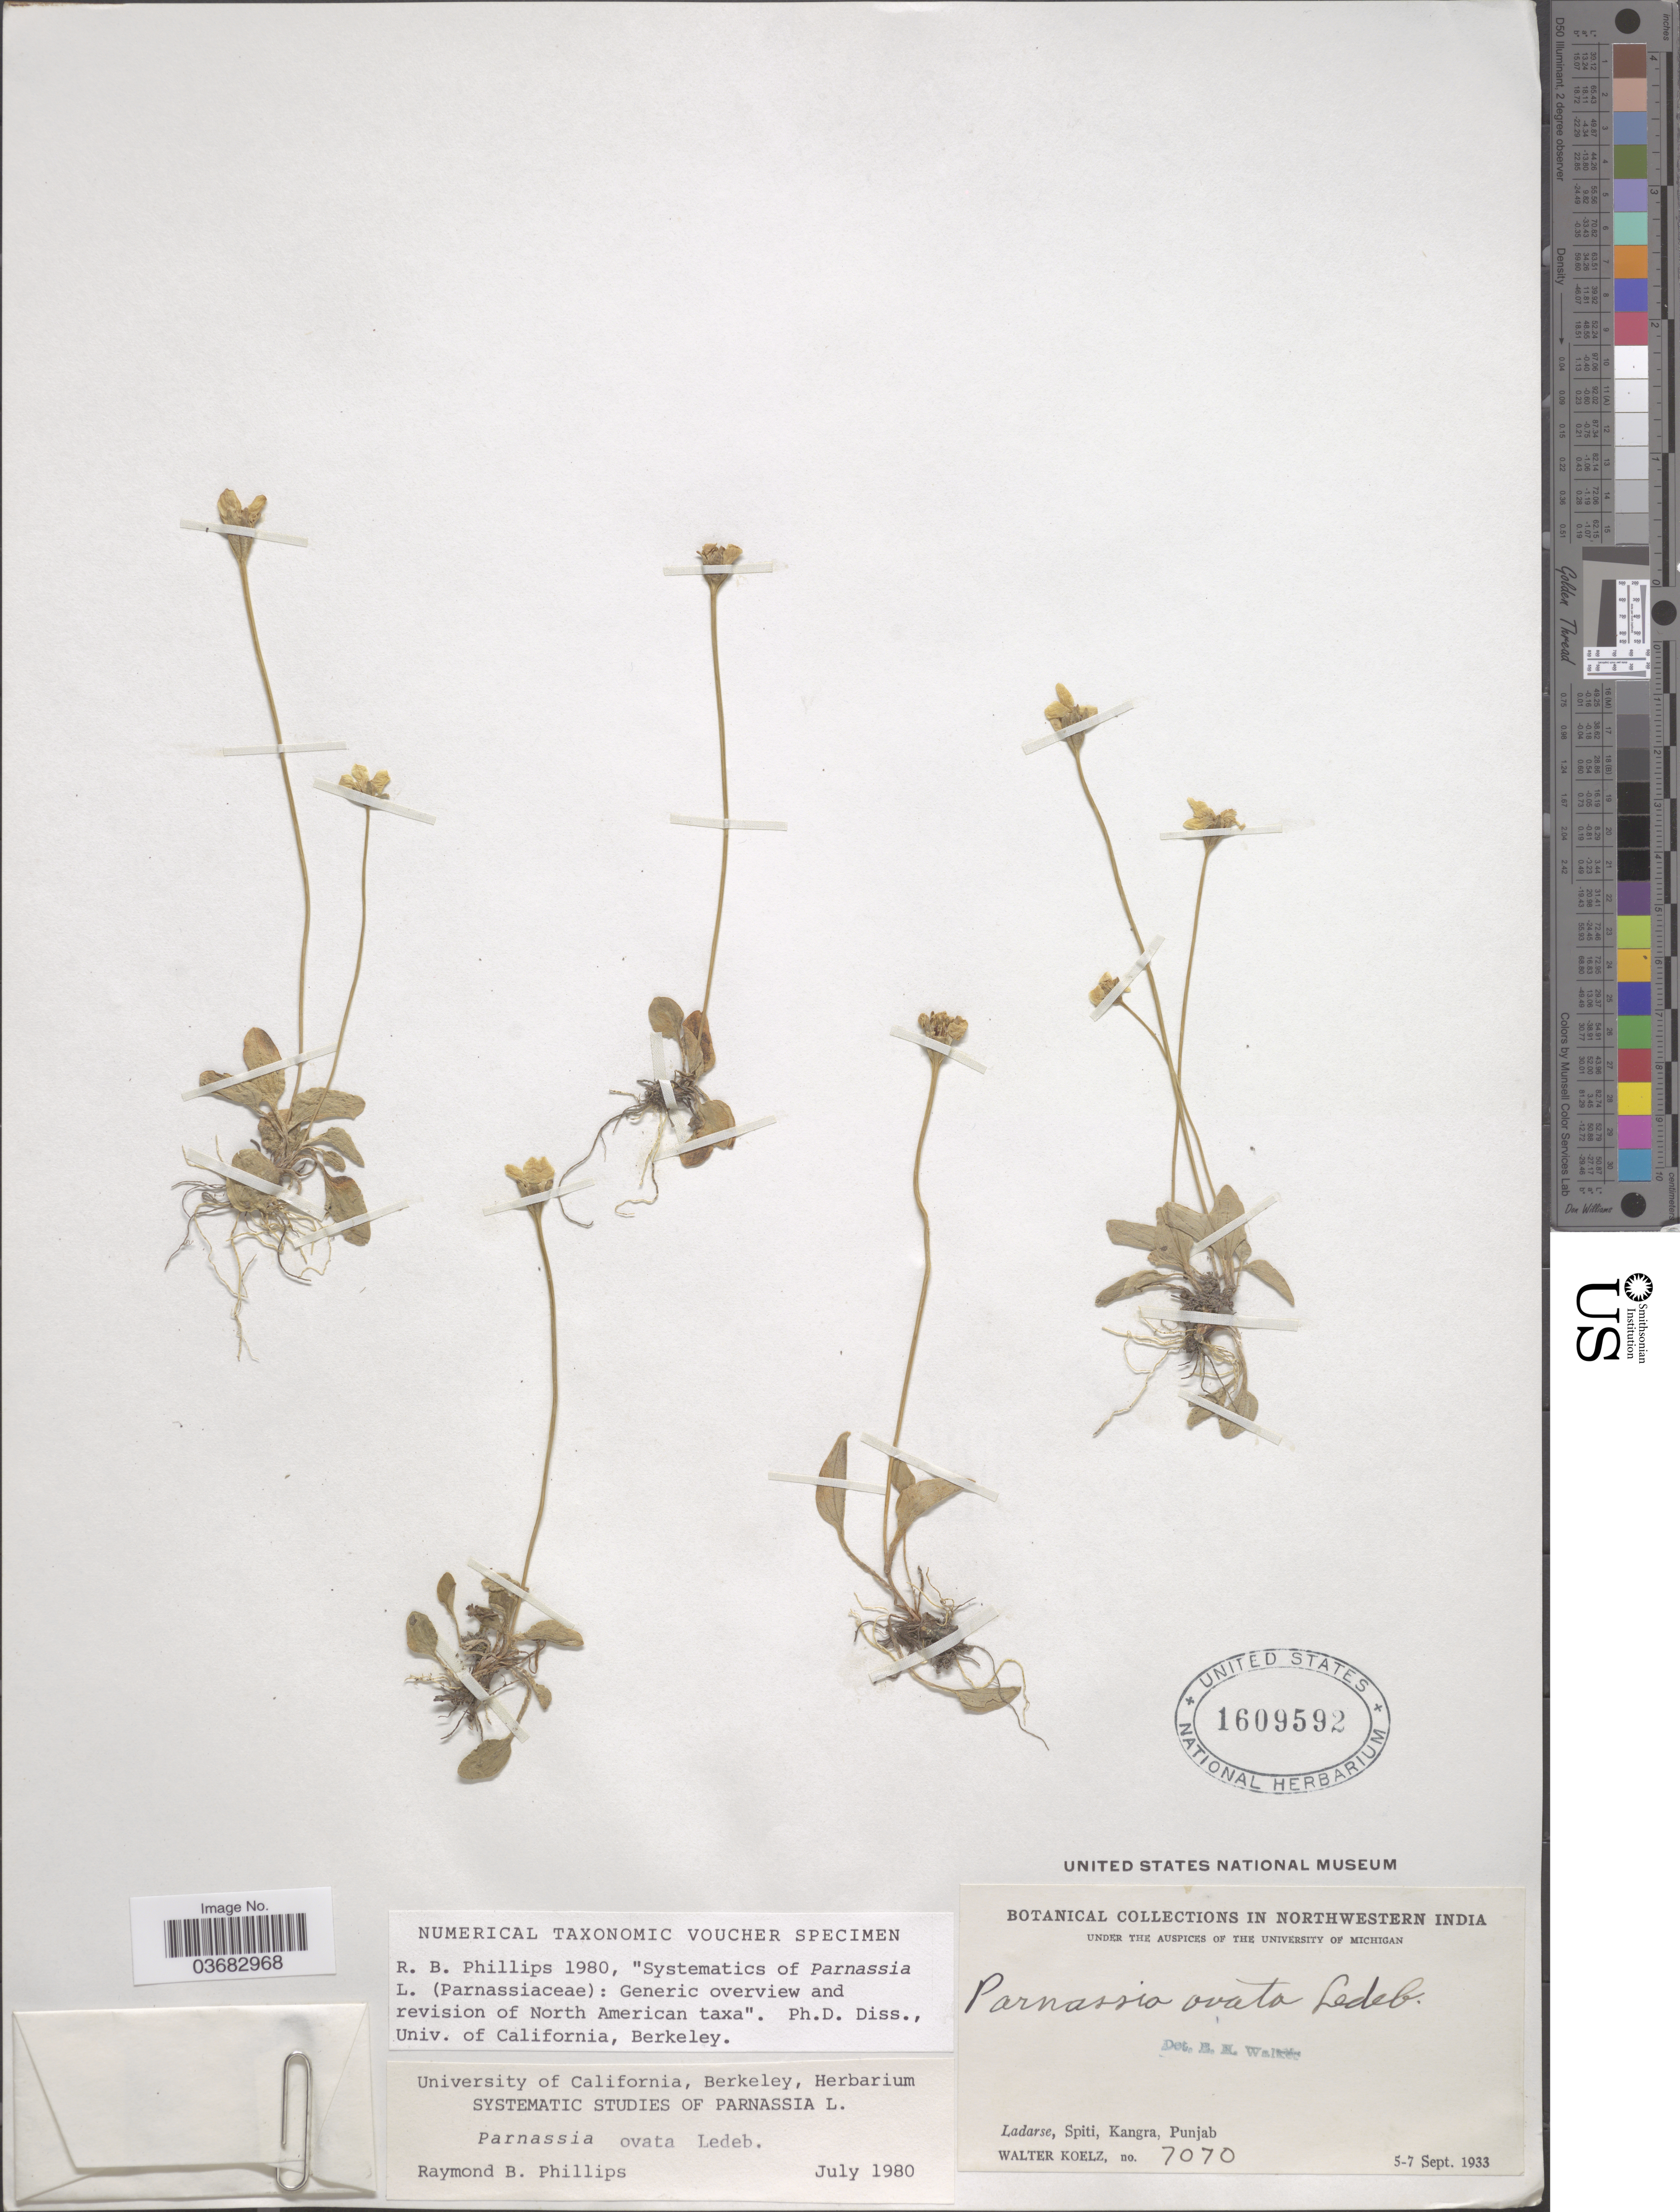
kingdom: Plantae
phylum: Tracheophyta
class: Magnoliopsida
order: Celastrales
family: Parnassiaceae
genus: Parnassia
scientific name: Parnassia ovata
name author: Ledeb.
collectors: W. N. Koelz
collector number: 7070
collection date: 1933-09-05/1933-09-07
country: India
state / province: Punjab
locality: Ladarse, Spiti, Kangra.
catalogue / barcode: US 1609592